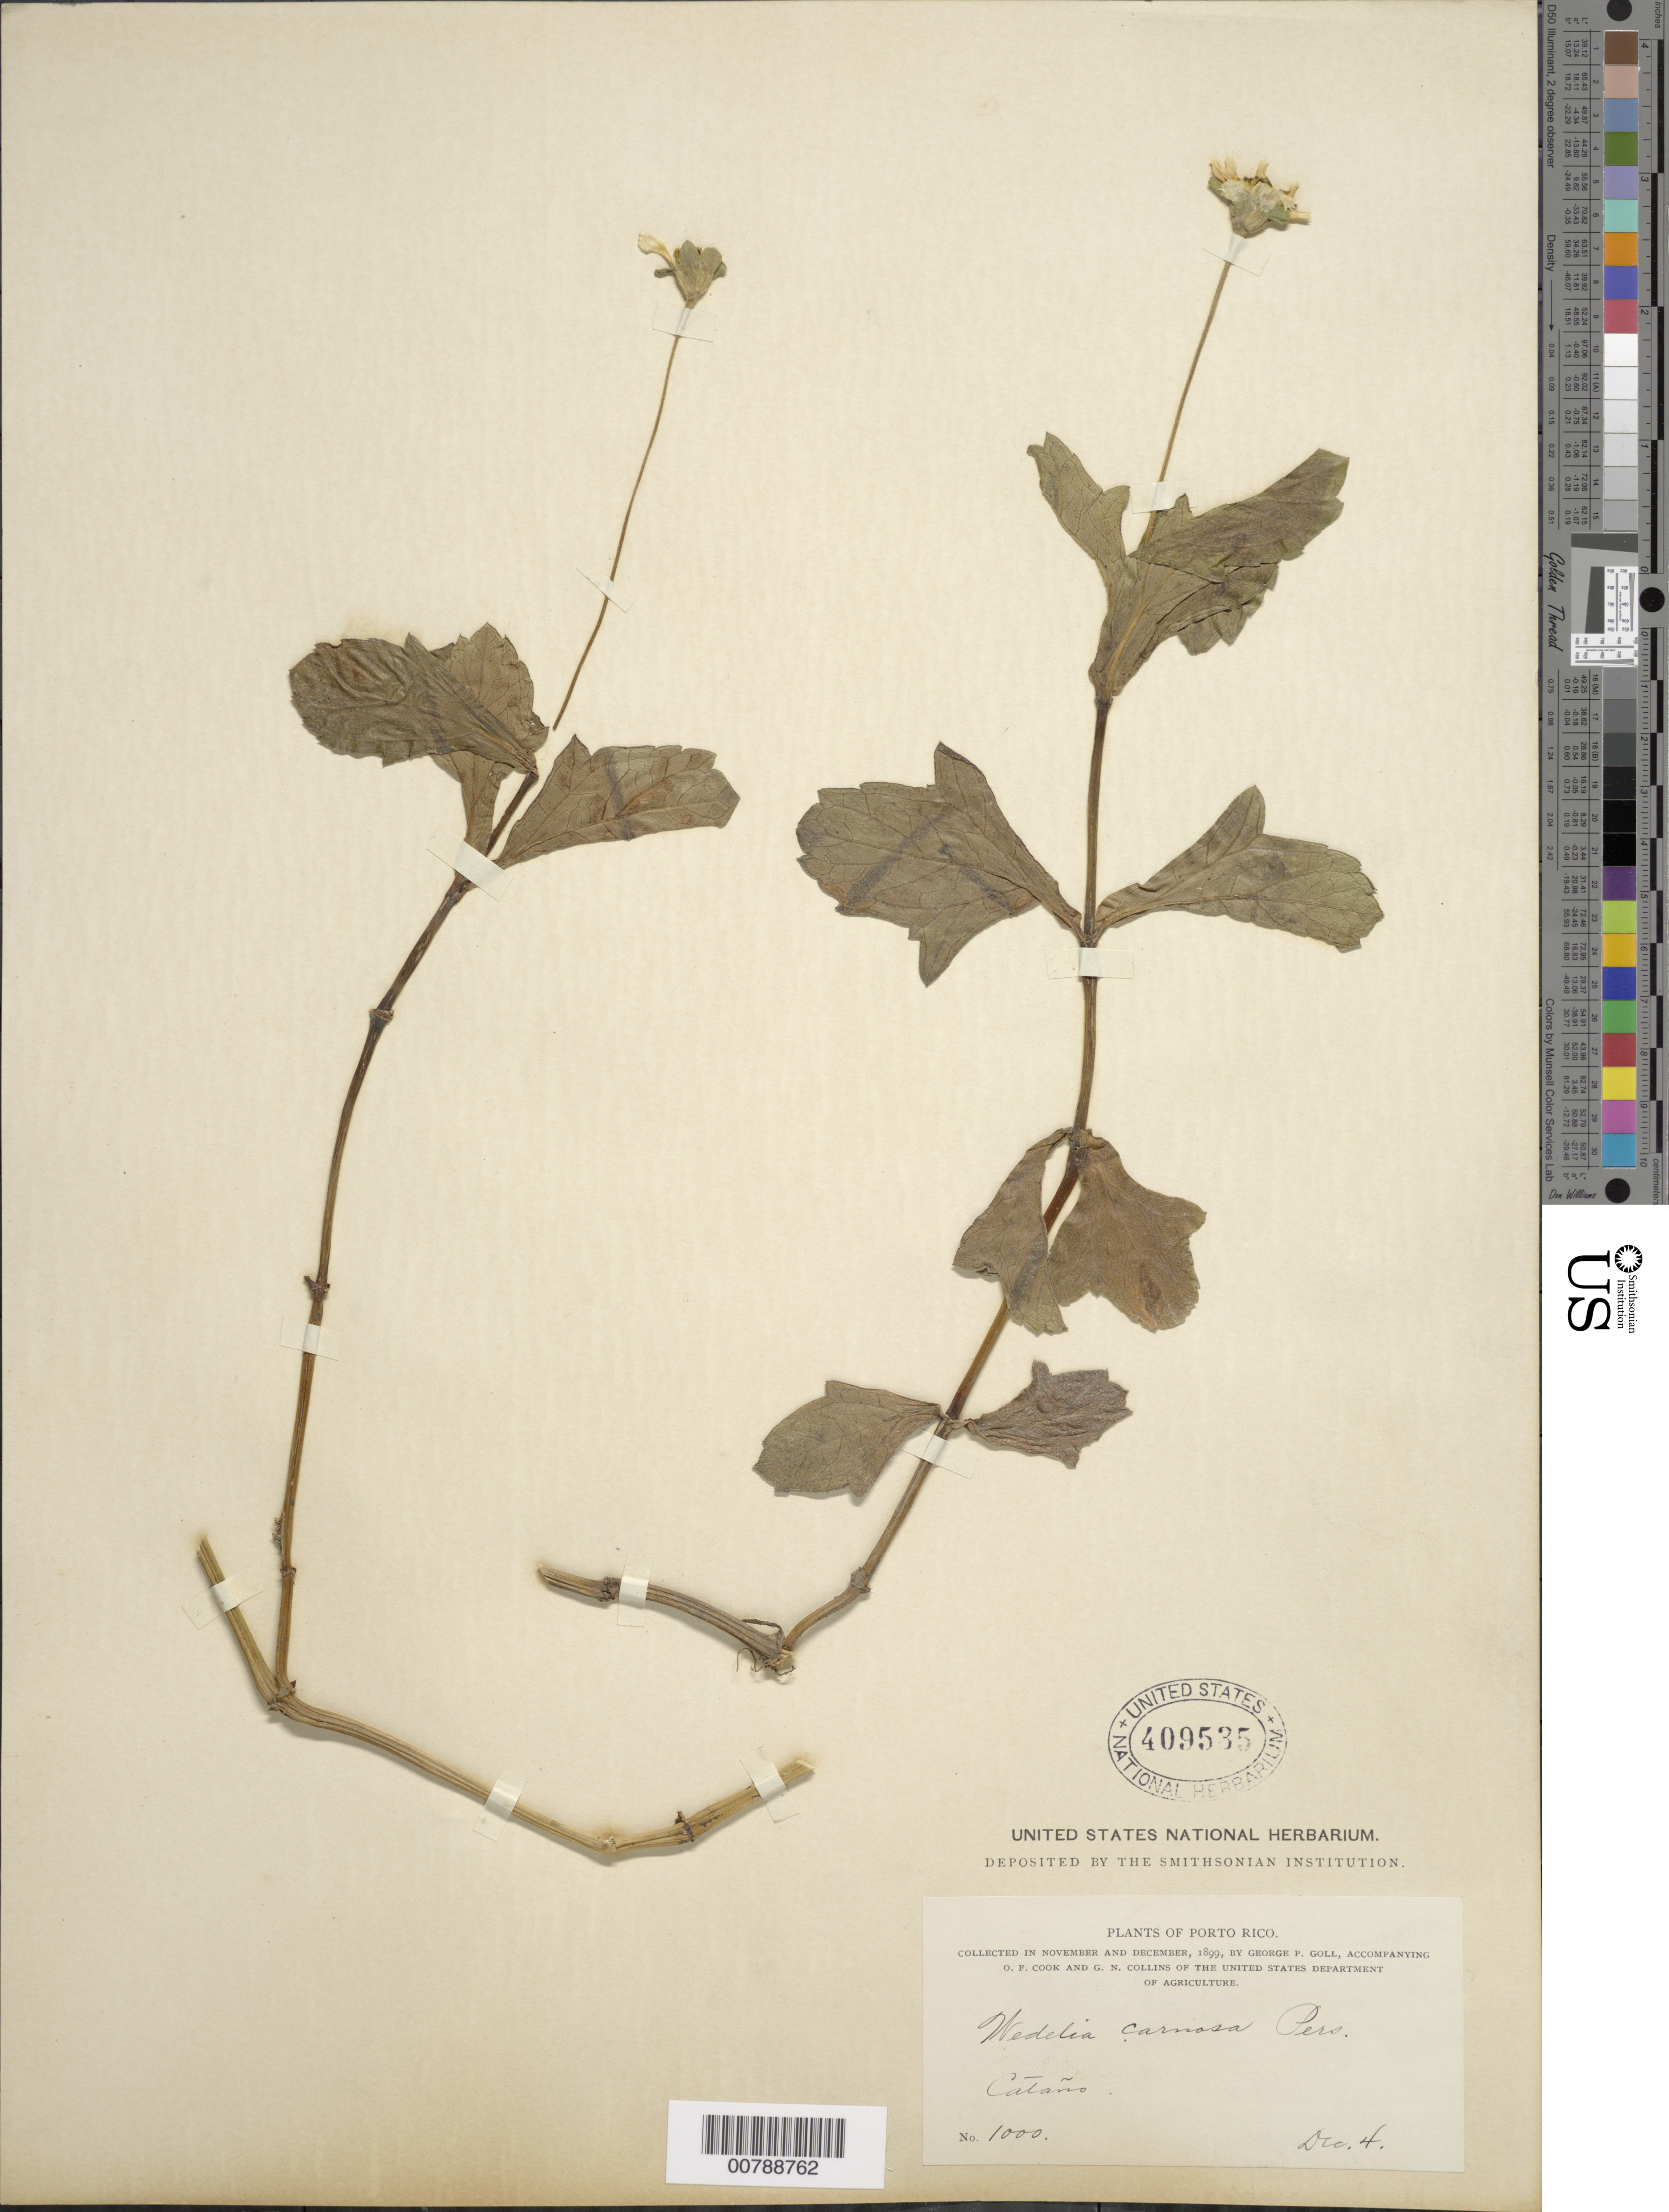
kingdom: Plantae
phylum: Tracheophyta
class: Magnoliopsida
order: Asterales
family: Asteraceae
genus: Sphagneticola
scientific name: Sphagneticola trilobata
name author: (L.) Pruski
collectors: G. Goll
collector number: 1000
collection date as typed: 04 Dec 1899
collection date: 1899-12-04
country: Puerto Rico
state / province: Cataño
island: Puerto Rico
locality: Cataño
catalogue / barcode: US 409535